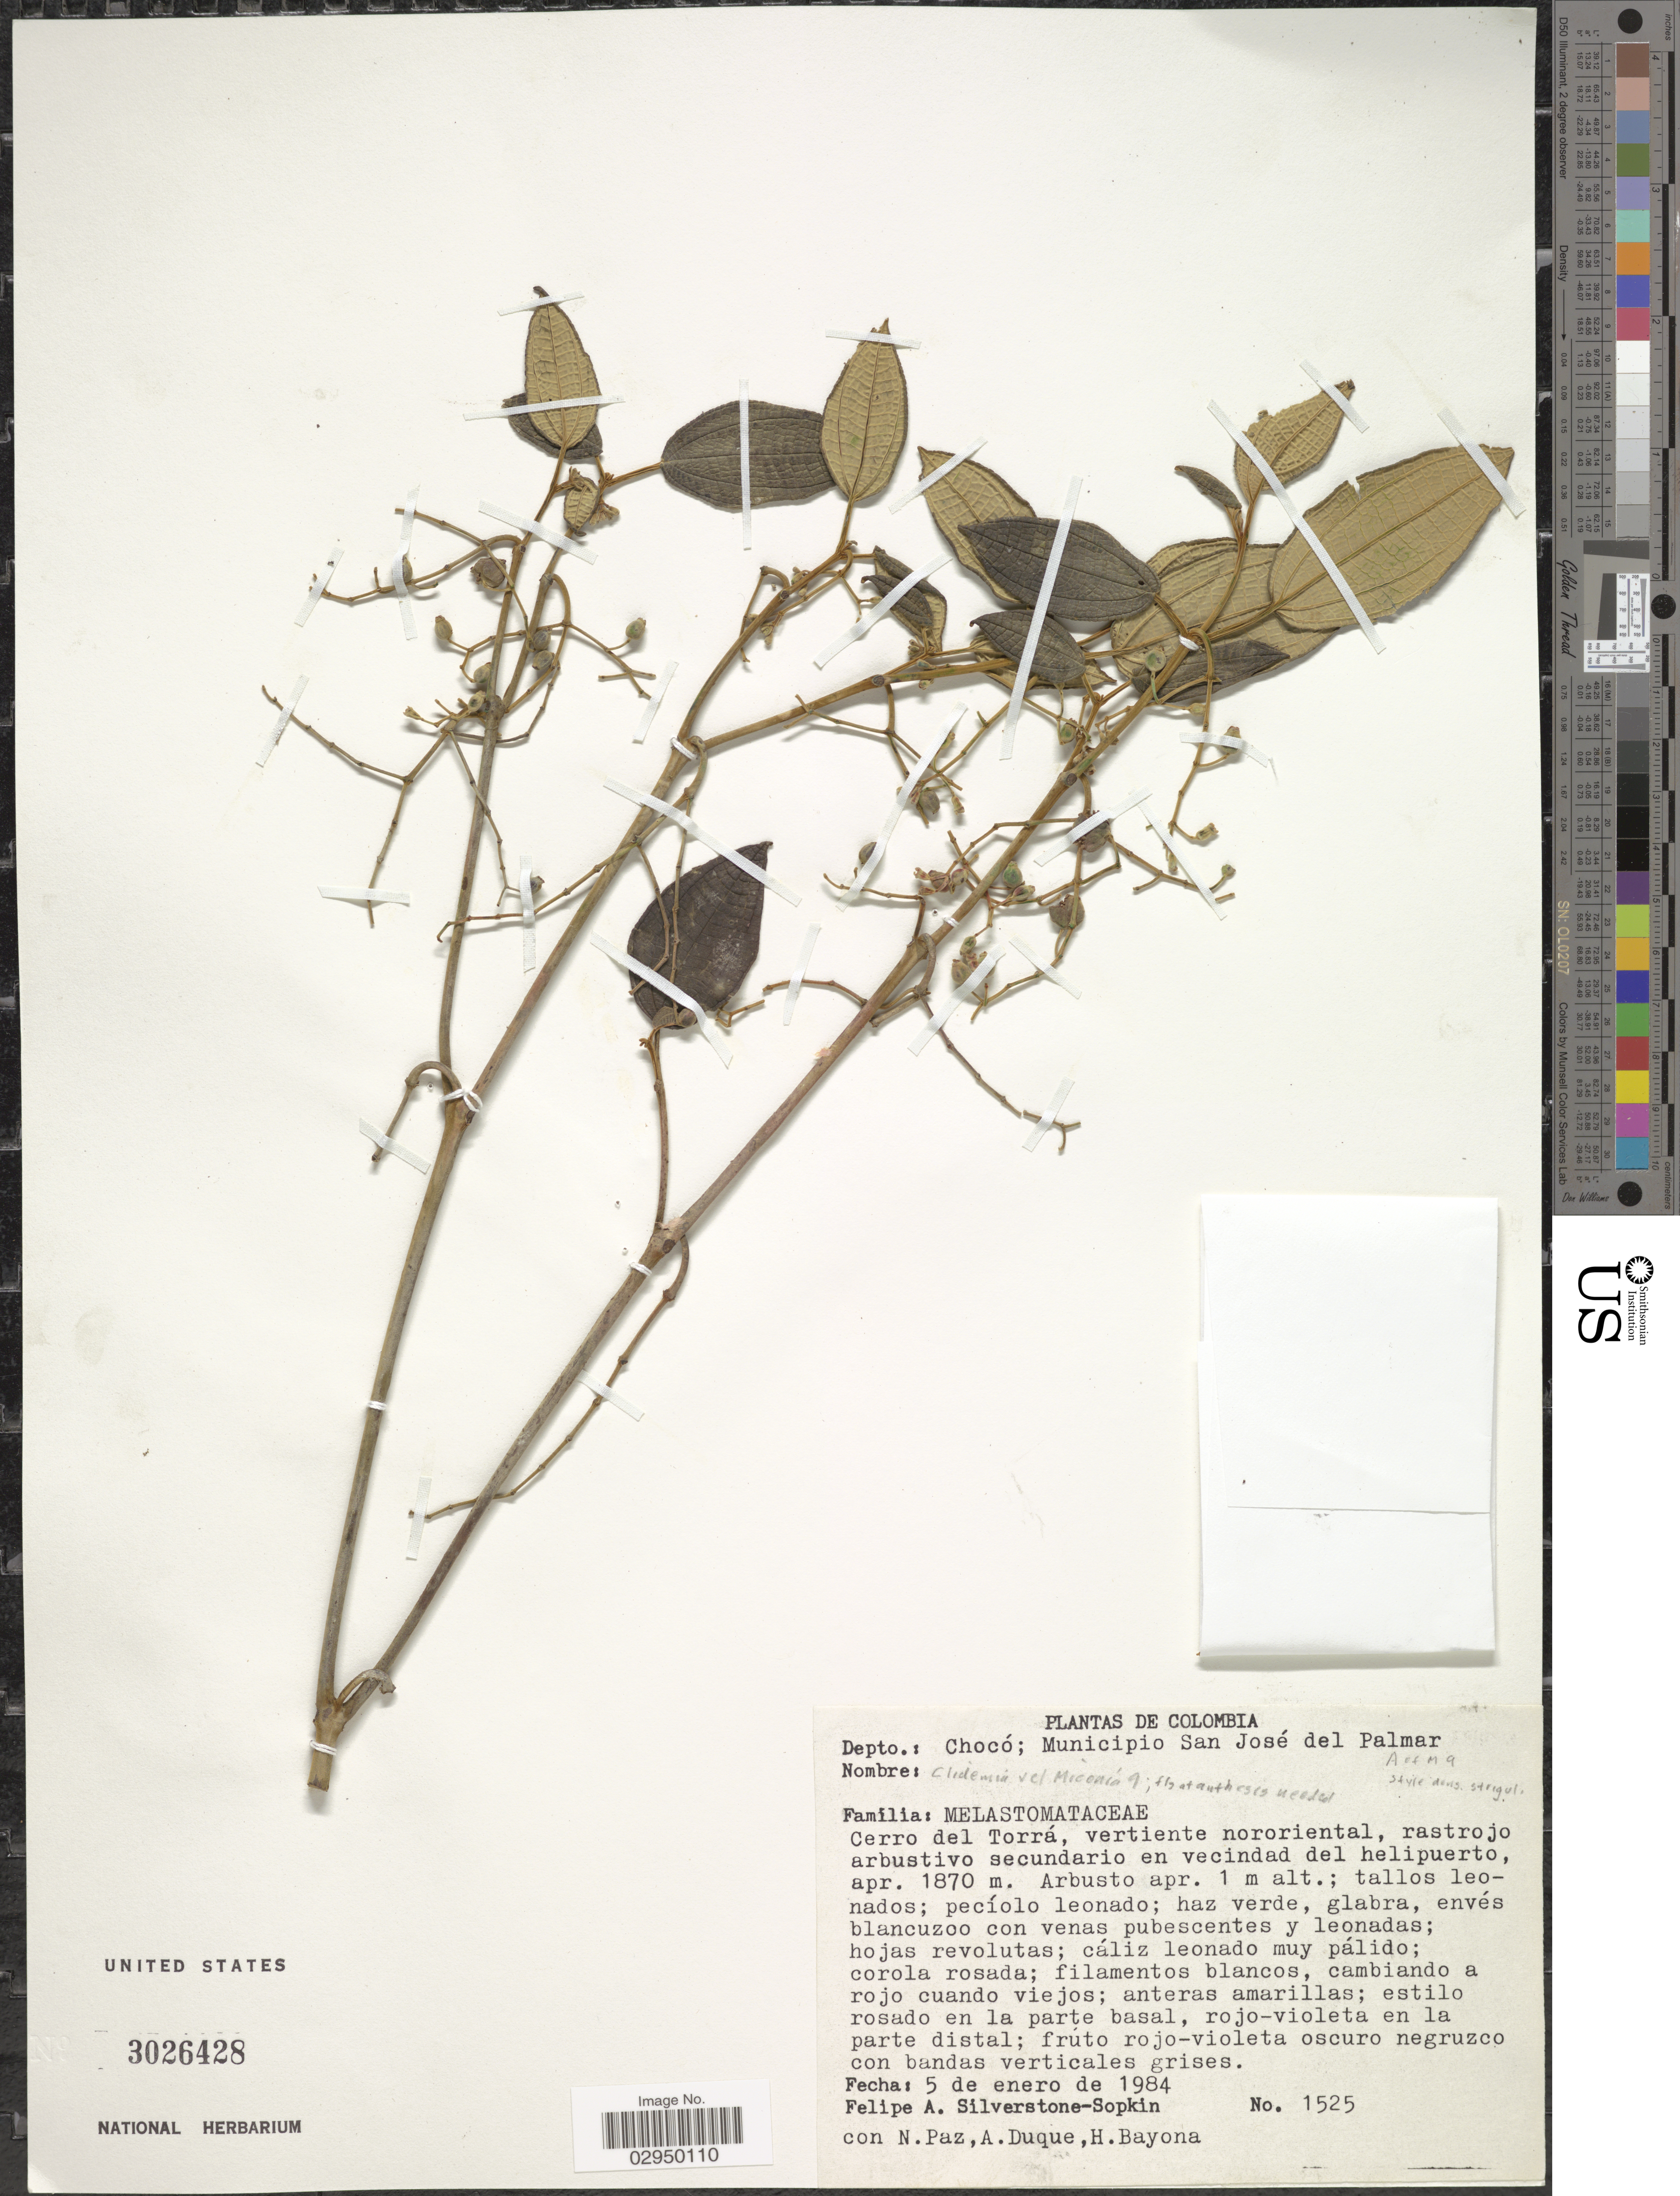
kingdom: Plantae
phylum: Tracheophyta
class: Magnoliopsida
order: Myrtales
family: Melastomataceae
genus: Miconia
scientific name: Miconia sp.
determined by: Posada- Herrera, F. M.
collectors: P. A. Silverstone-Sopkin, N. Paz, A. Duque & H. Bayona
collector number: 1525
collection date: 1984-01-05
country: Colombia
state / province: Chocó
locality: Depto.: Chocó; Municipio San José del Palmar. Cerro del Torrá, vertiente nororiental, rastrojo arbustivo secundario en vecindad del helipuerto.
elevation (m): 1870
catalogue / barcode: US 3026428